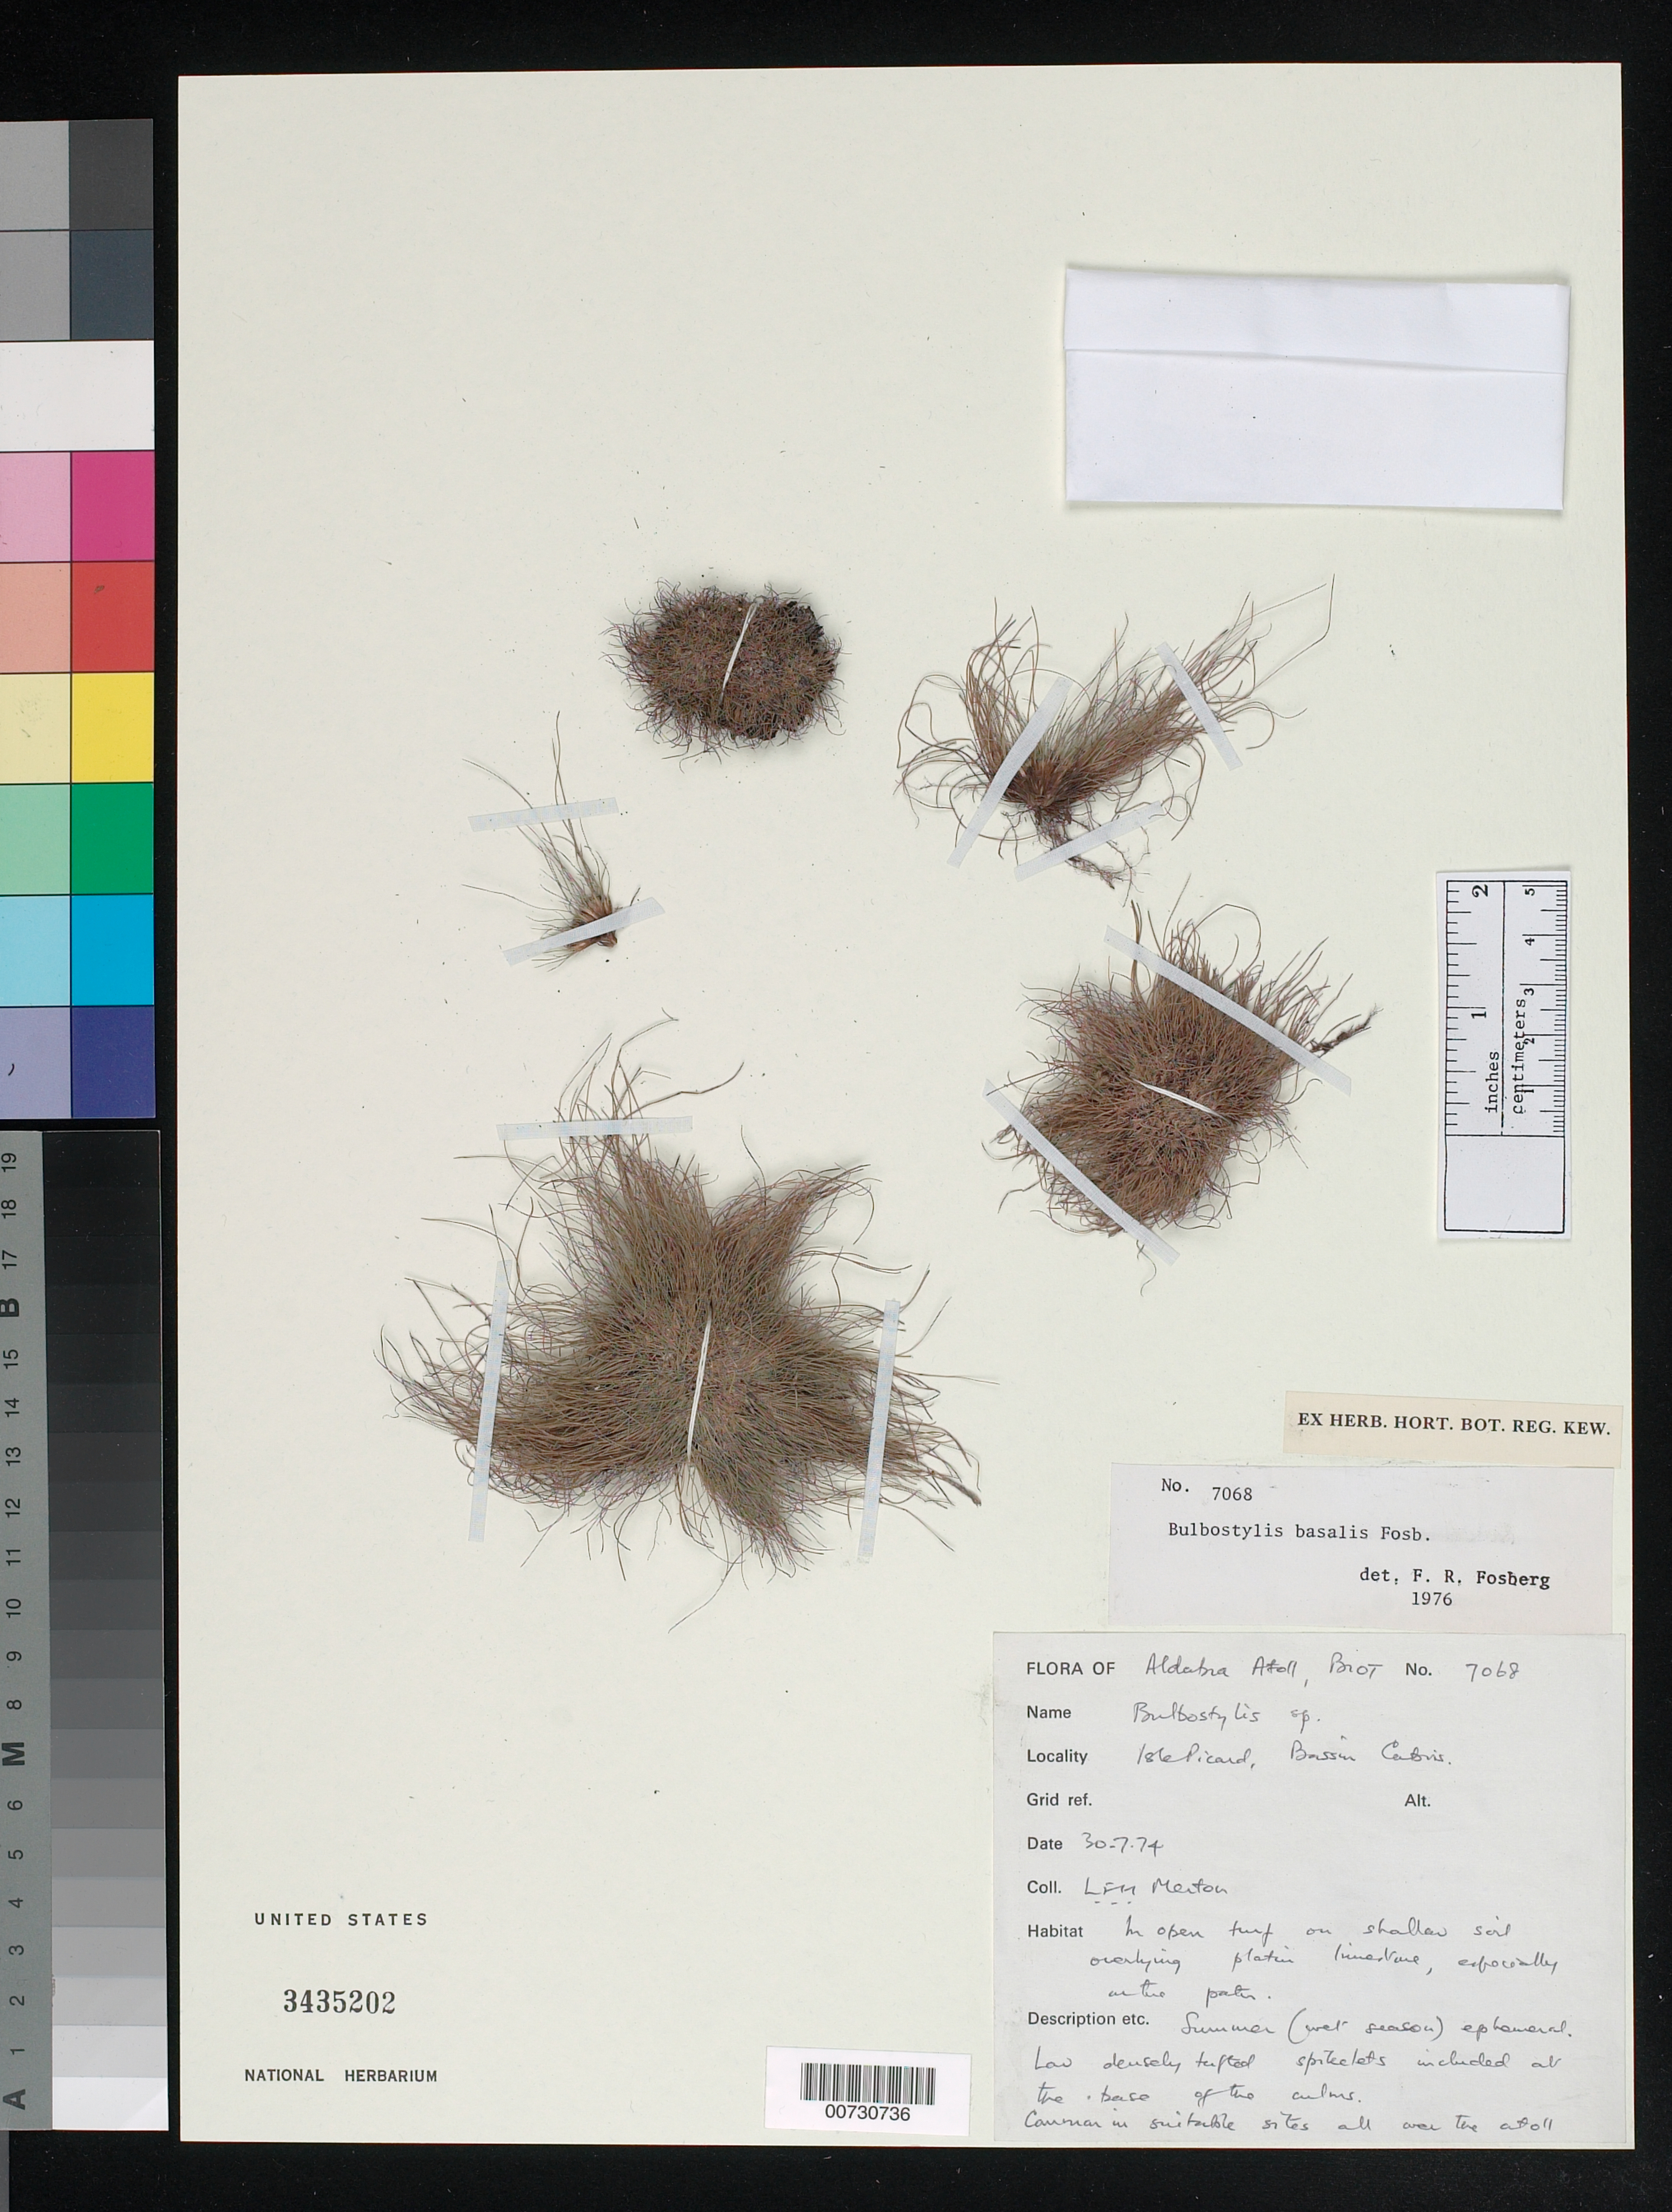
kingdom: Plantae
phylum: Tracheophyta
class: Liliopsida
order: Poales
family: Cyperaceae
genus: Bulbostylis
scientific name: Bulbostylis basalis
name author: Fosberg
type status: Holotype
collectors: L. Merton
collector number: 7068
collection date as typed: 30 Jul 1974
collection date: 1974-07-30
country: Seychelles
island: Aldabra Atoll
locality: Bassin Catoris [?] Picard Islet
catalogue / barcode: US 3435202